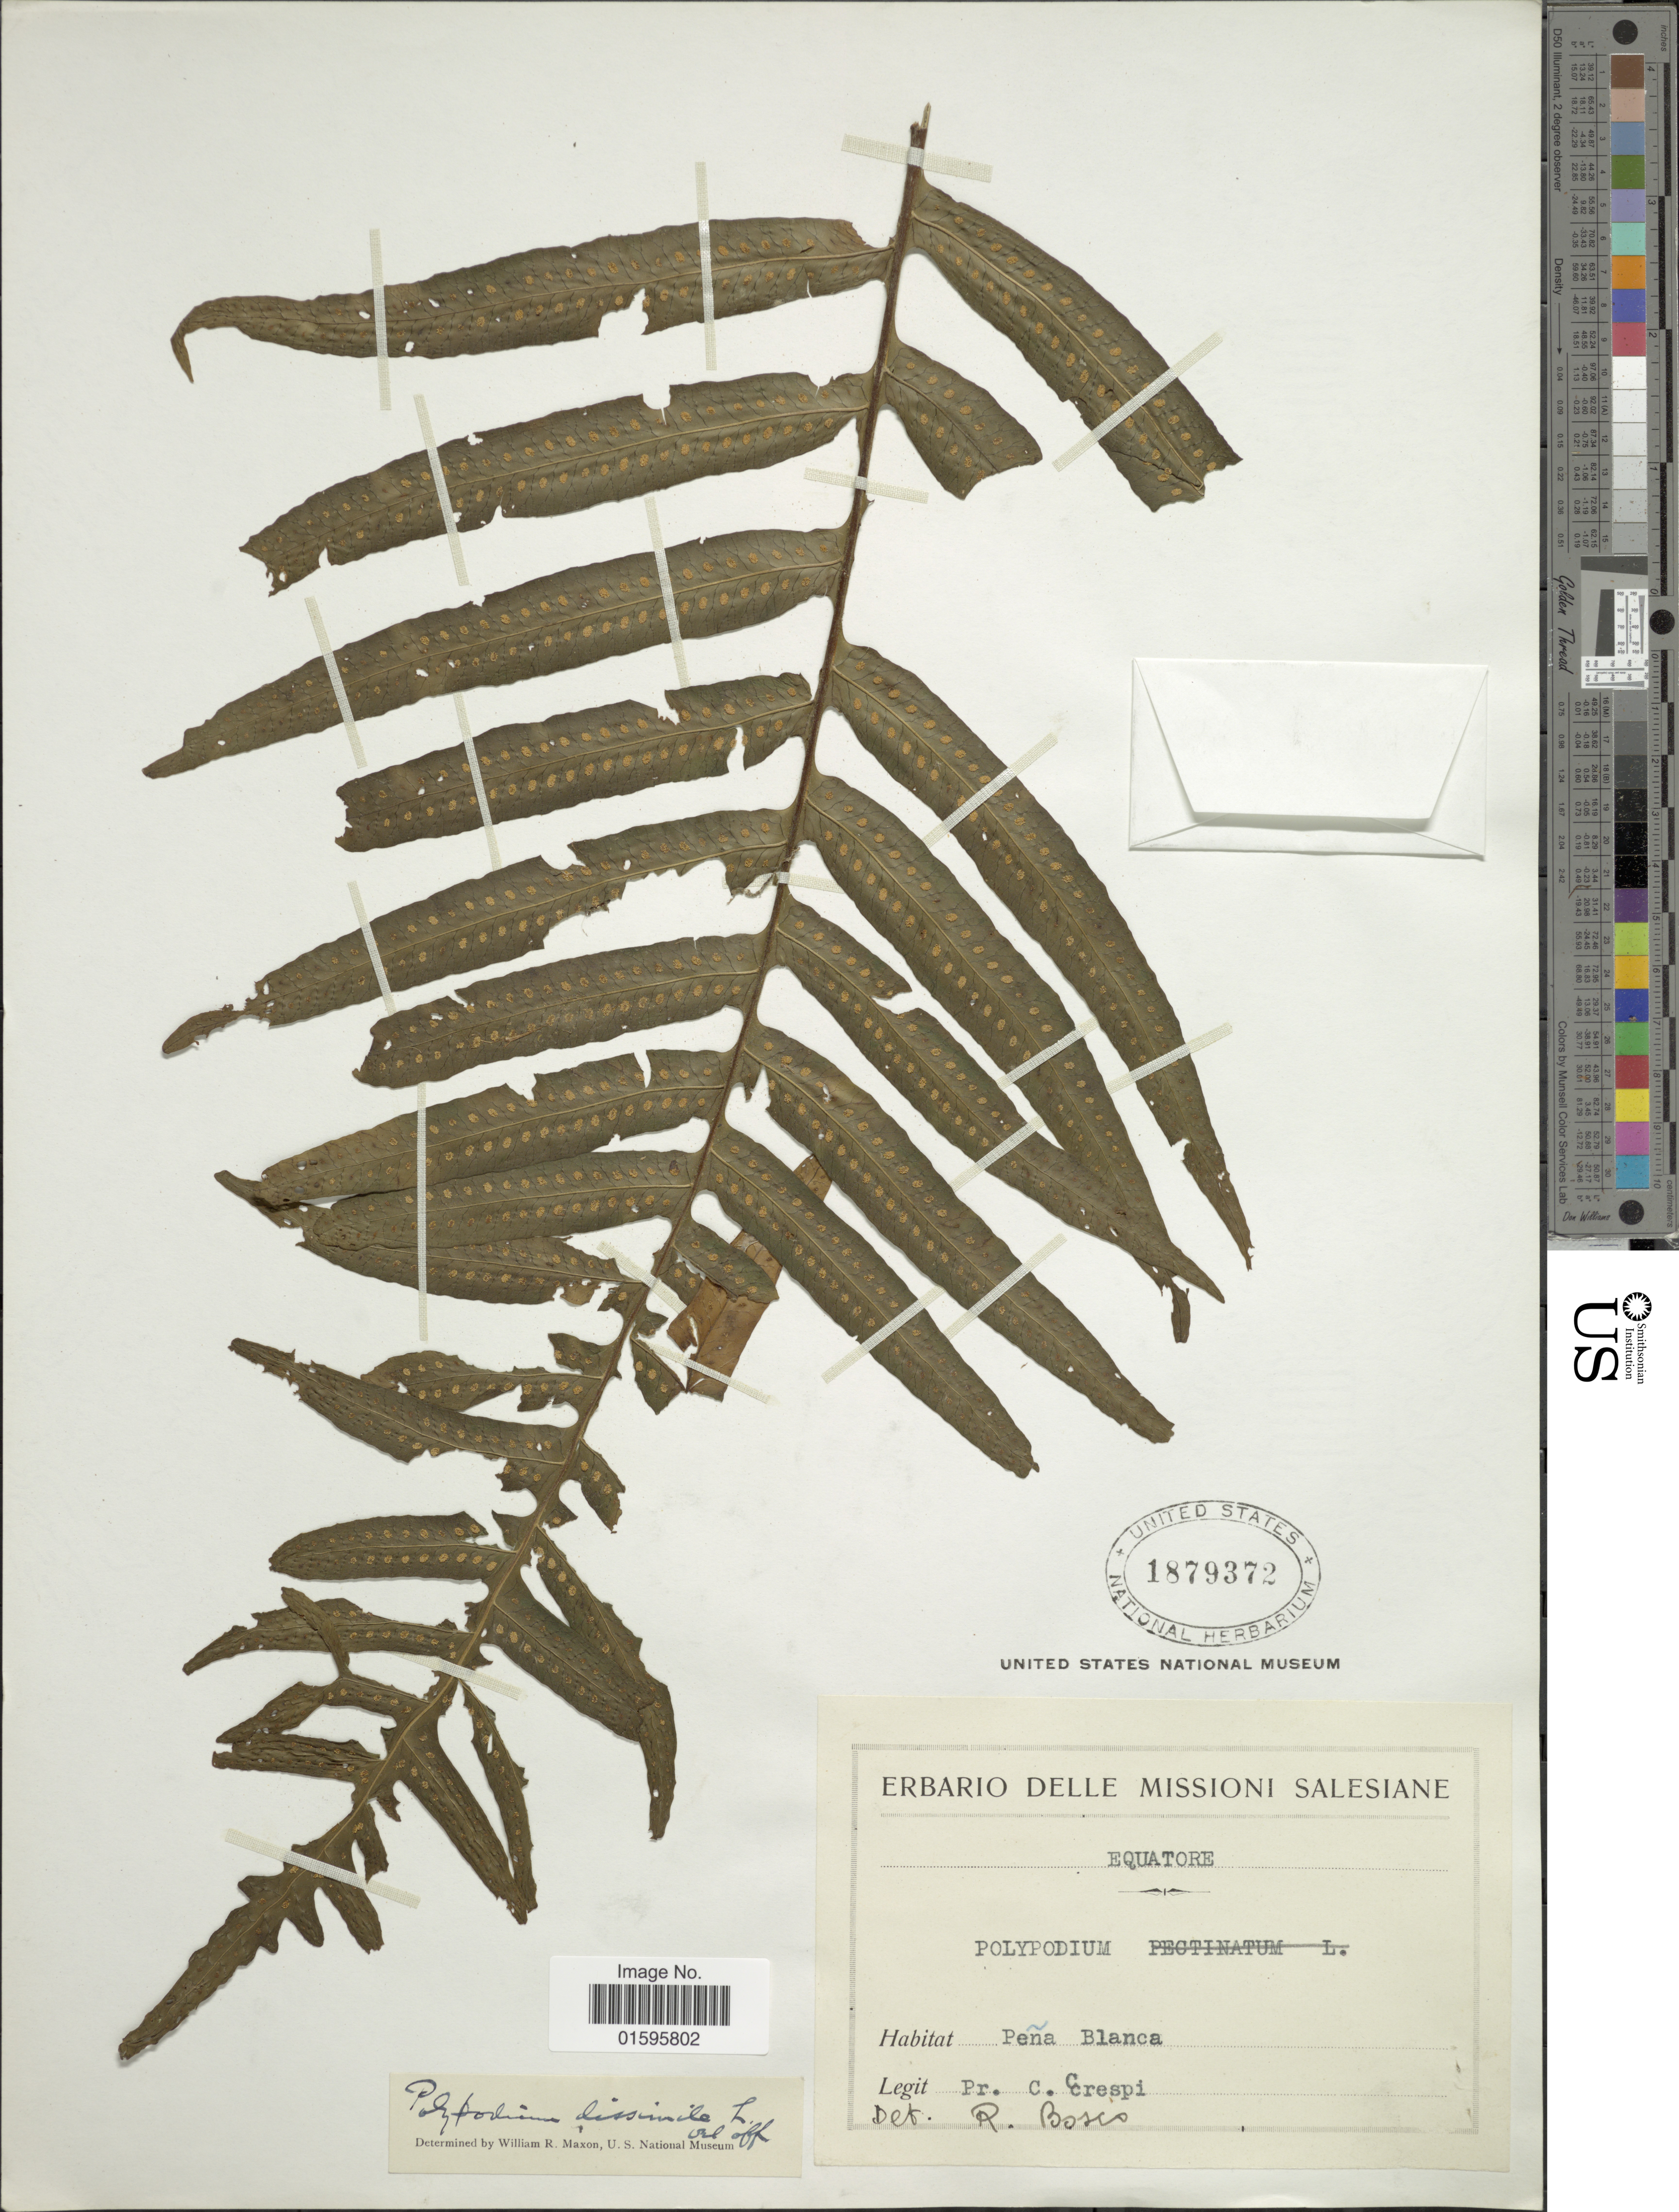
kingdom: Plantae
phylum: Tracheophyta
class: Polypodiopsida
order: Polypodiales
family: Polypodiaceae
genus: Polypodium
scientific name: Polypodium dulce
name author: Poir.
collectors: C. Crespi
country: Ecuador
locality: Equatore, Pena Blanca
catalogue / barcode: US 1879372